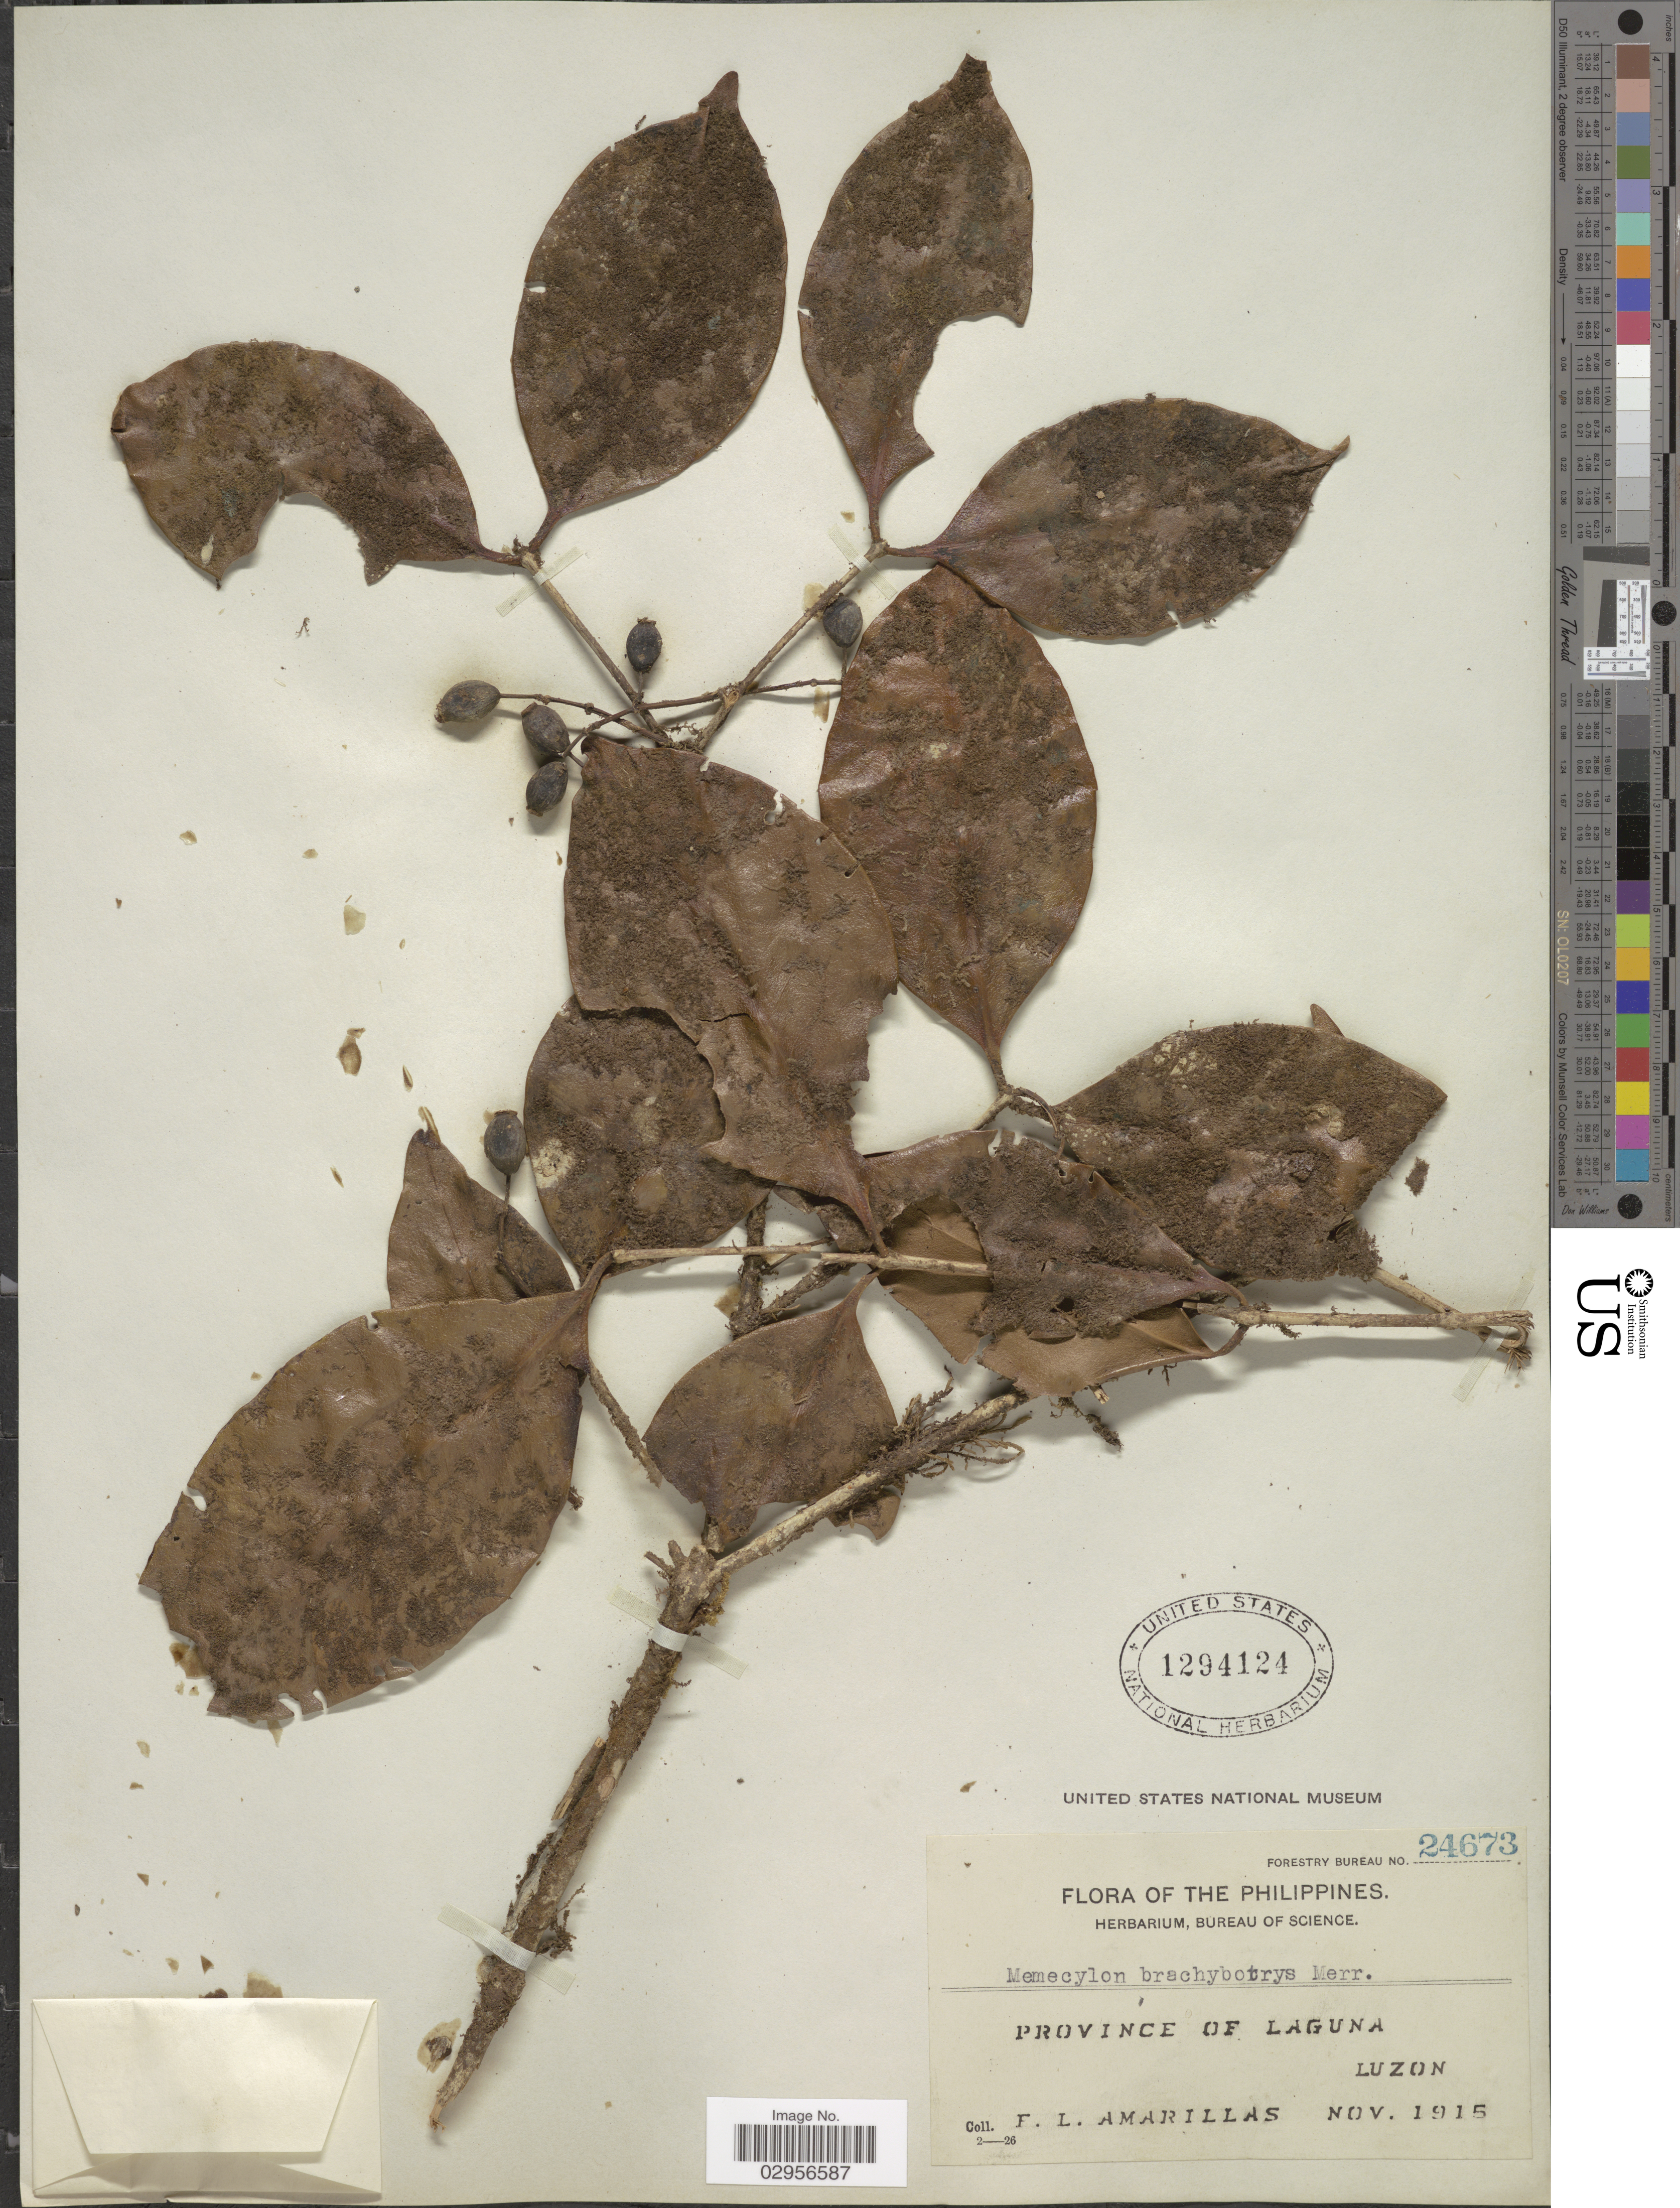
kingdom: Plantae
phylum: Tracheophyta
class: Magnoliopsida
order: Myrtales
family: Melastomataceae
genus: Memecylon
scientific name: Memecylon brachybotrys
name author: Merr.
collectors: F. Amarillas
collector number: Forestry Bureau 24673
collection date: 1915-11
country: Philippines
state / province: Calabarzon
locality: Province of Laguna, Luzon.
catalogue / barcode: US 1294124